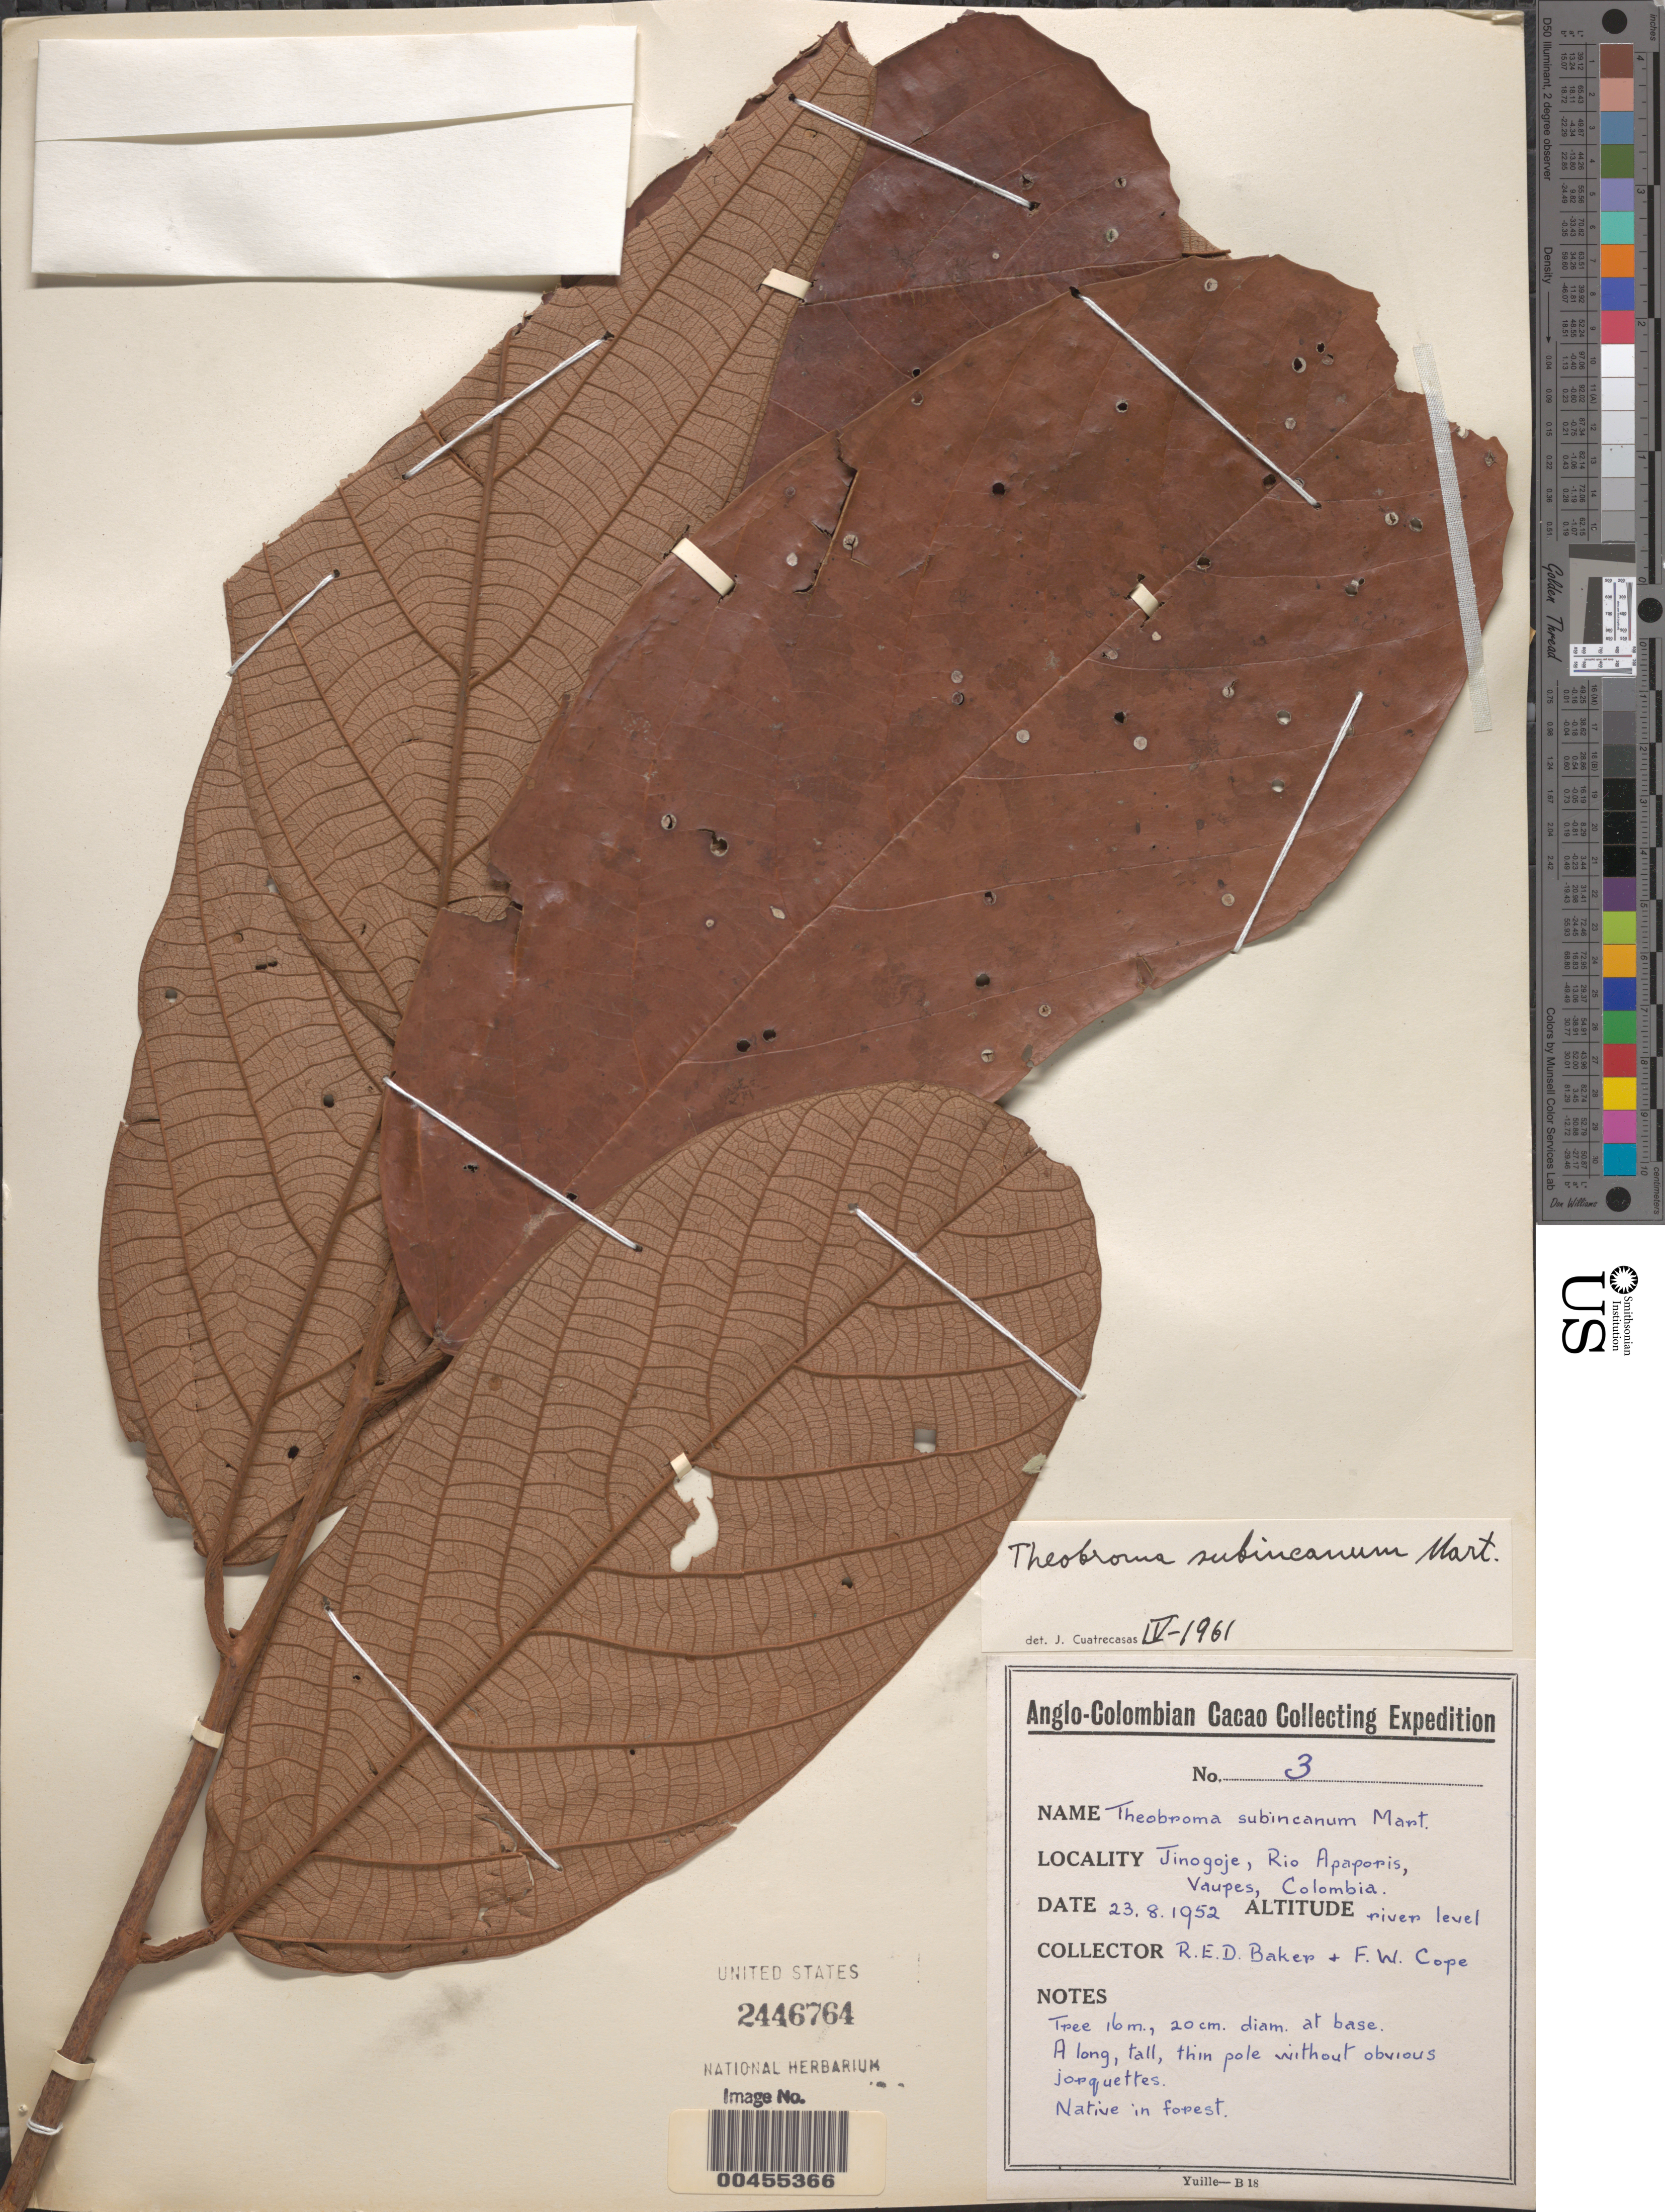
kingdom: Plantae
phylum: Tracheophyta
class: Magnoliopsida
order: Malvales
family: Malvaceae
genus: Theobroma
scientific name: Theobroma subincanum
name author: Mart.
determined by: Cuatrecasas, J.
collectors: R. E. D. Baker & F. Cope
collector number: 3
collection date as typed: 23 Aug 1952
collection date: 1952-08-23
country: Colombia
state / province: Vaupés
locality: Jinogoje, Río Apaporis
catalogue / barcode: US 2446764